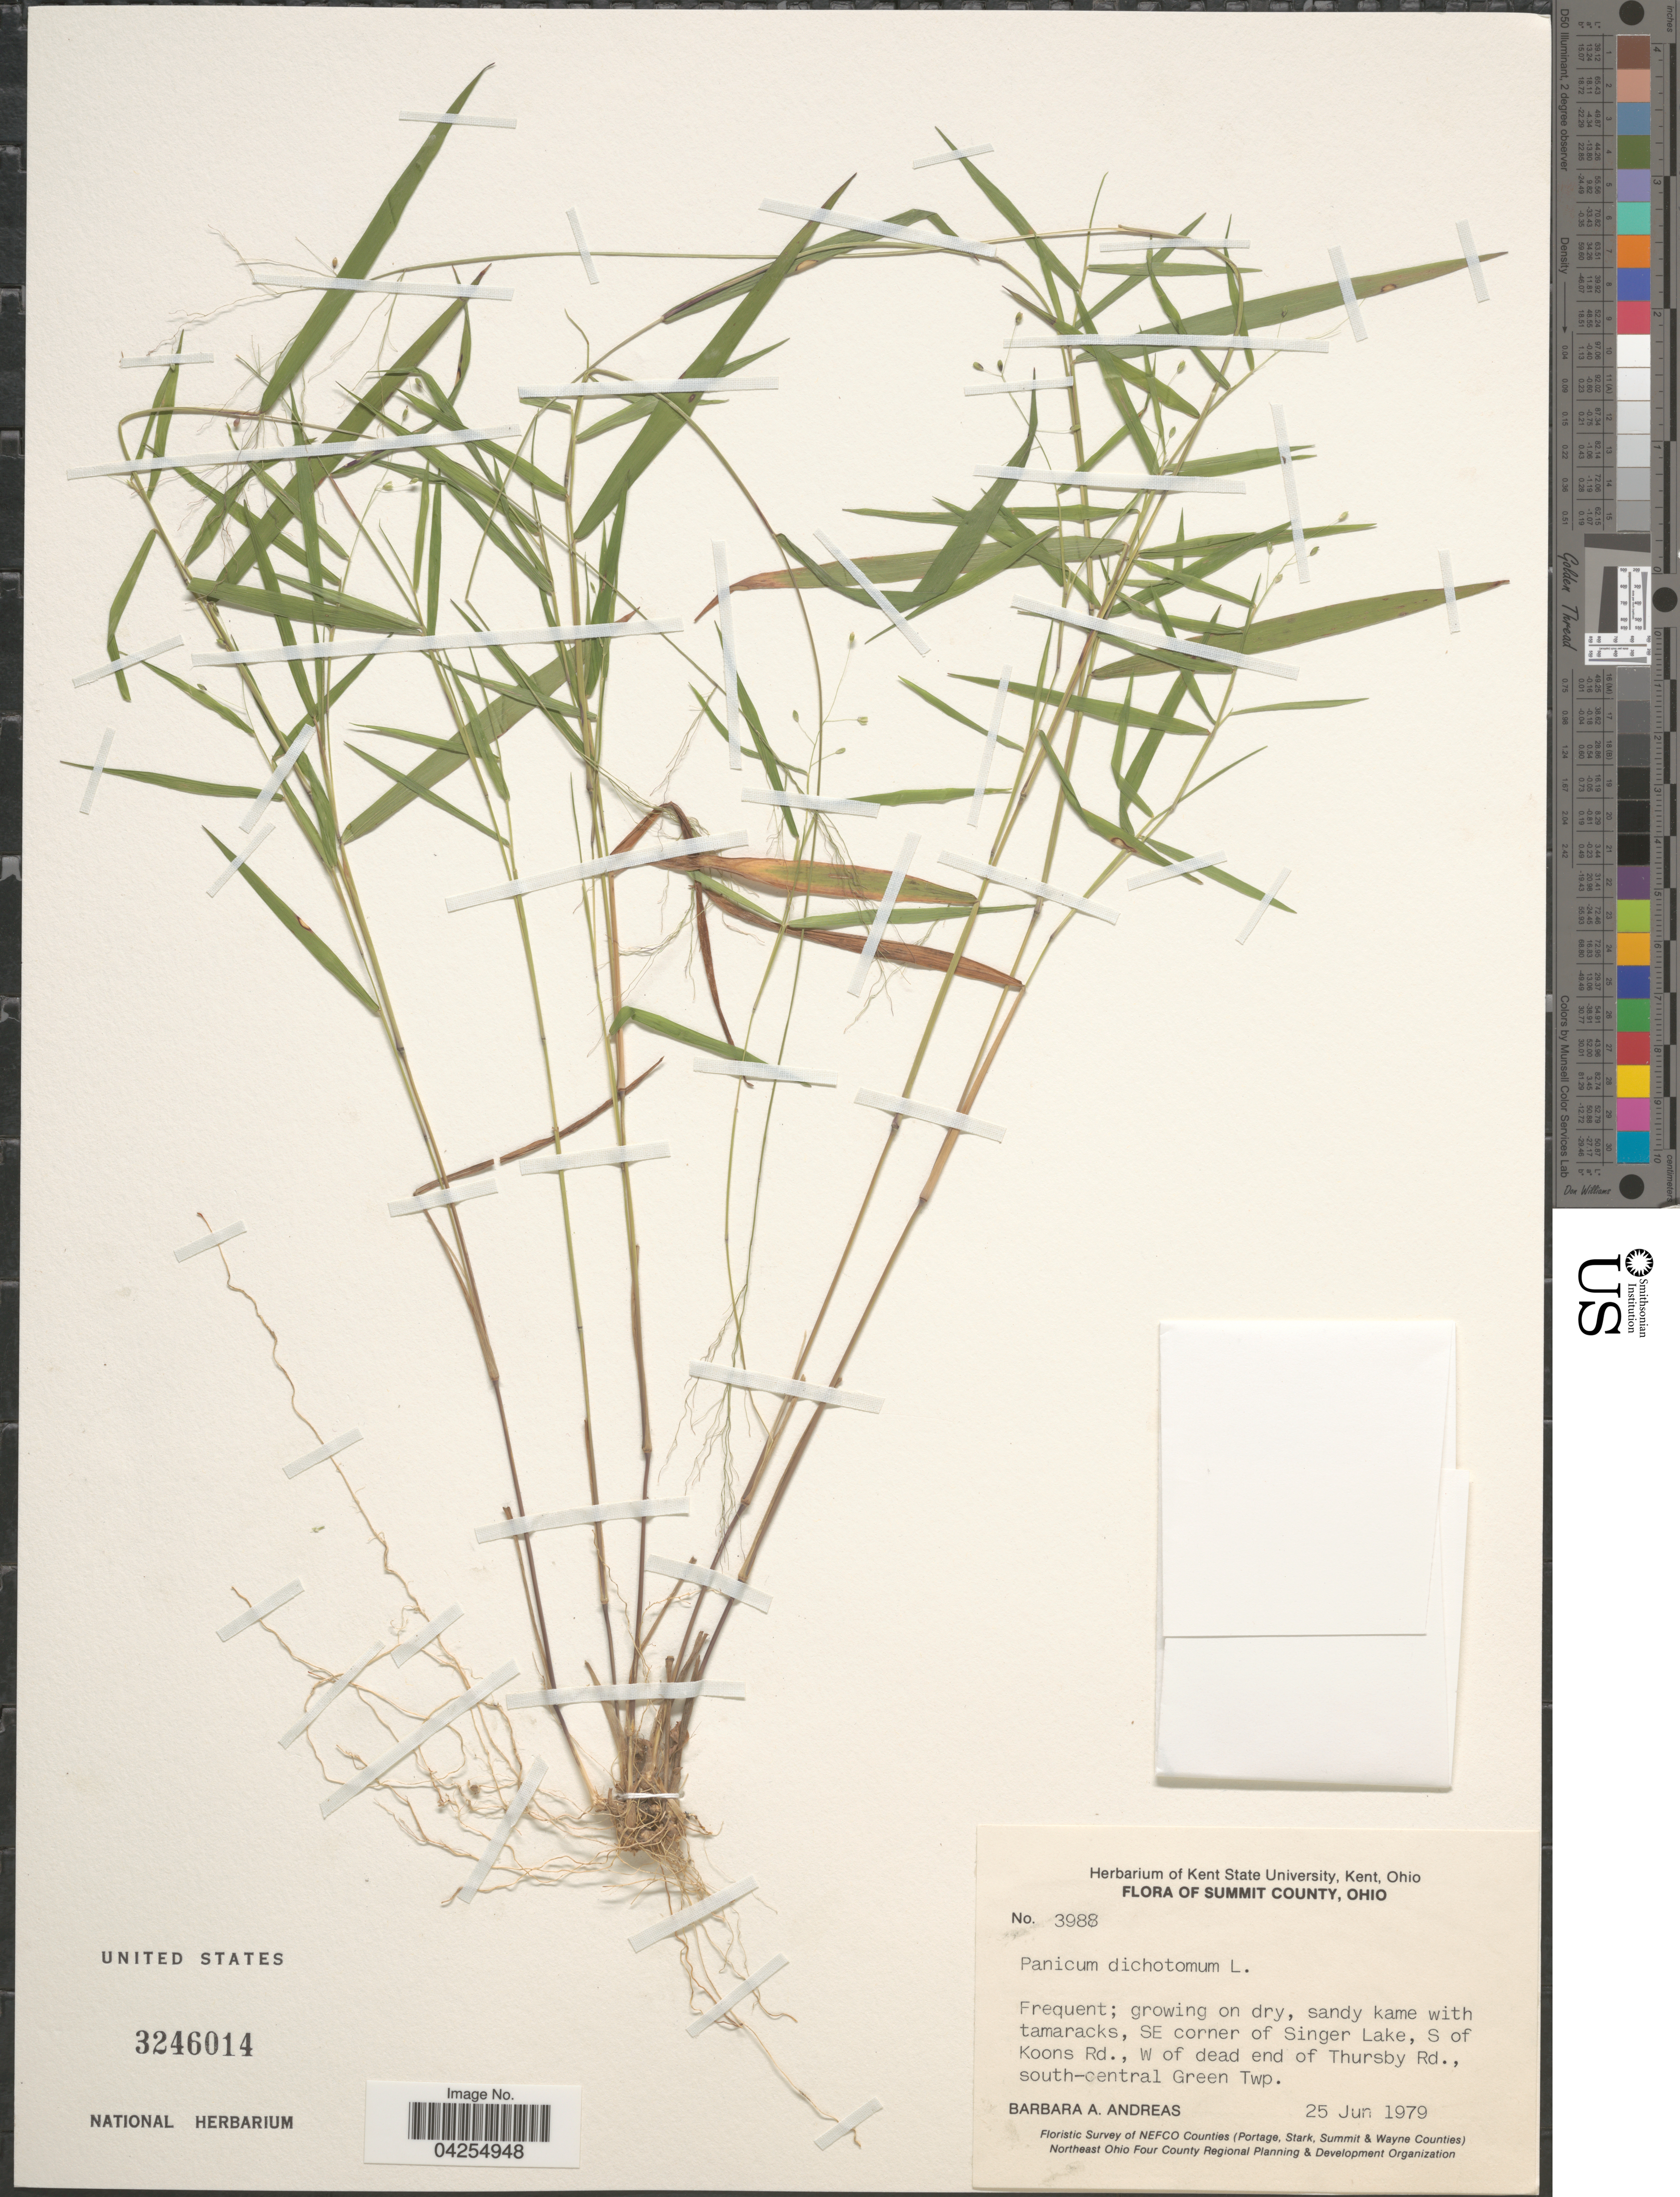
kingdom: Plantae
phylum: Tracheophyta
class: Liliopsida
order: Poales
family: Poaceae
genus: Dichanthelium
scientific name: Dichanthelium dichotomum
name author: (L.) Gould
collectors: B. A. Andreas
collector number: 3988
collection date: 1979-06-25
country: United States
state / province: Ohio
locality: Summit County. SE corner of Singer Lake, S of Koons Rd., W of dead end of Thursby Rd., south-central Green Twp. Floristic Survey of NEFCO Counties (Portage, Stark, Summit & Wayne Counties).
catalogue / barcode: US 3246014